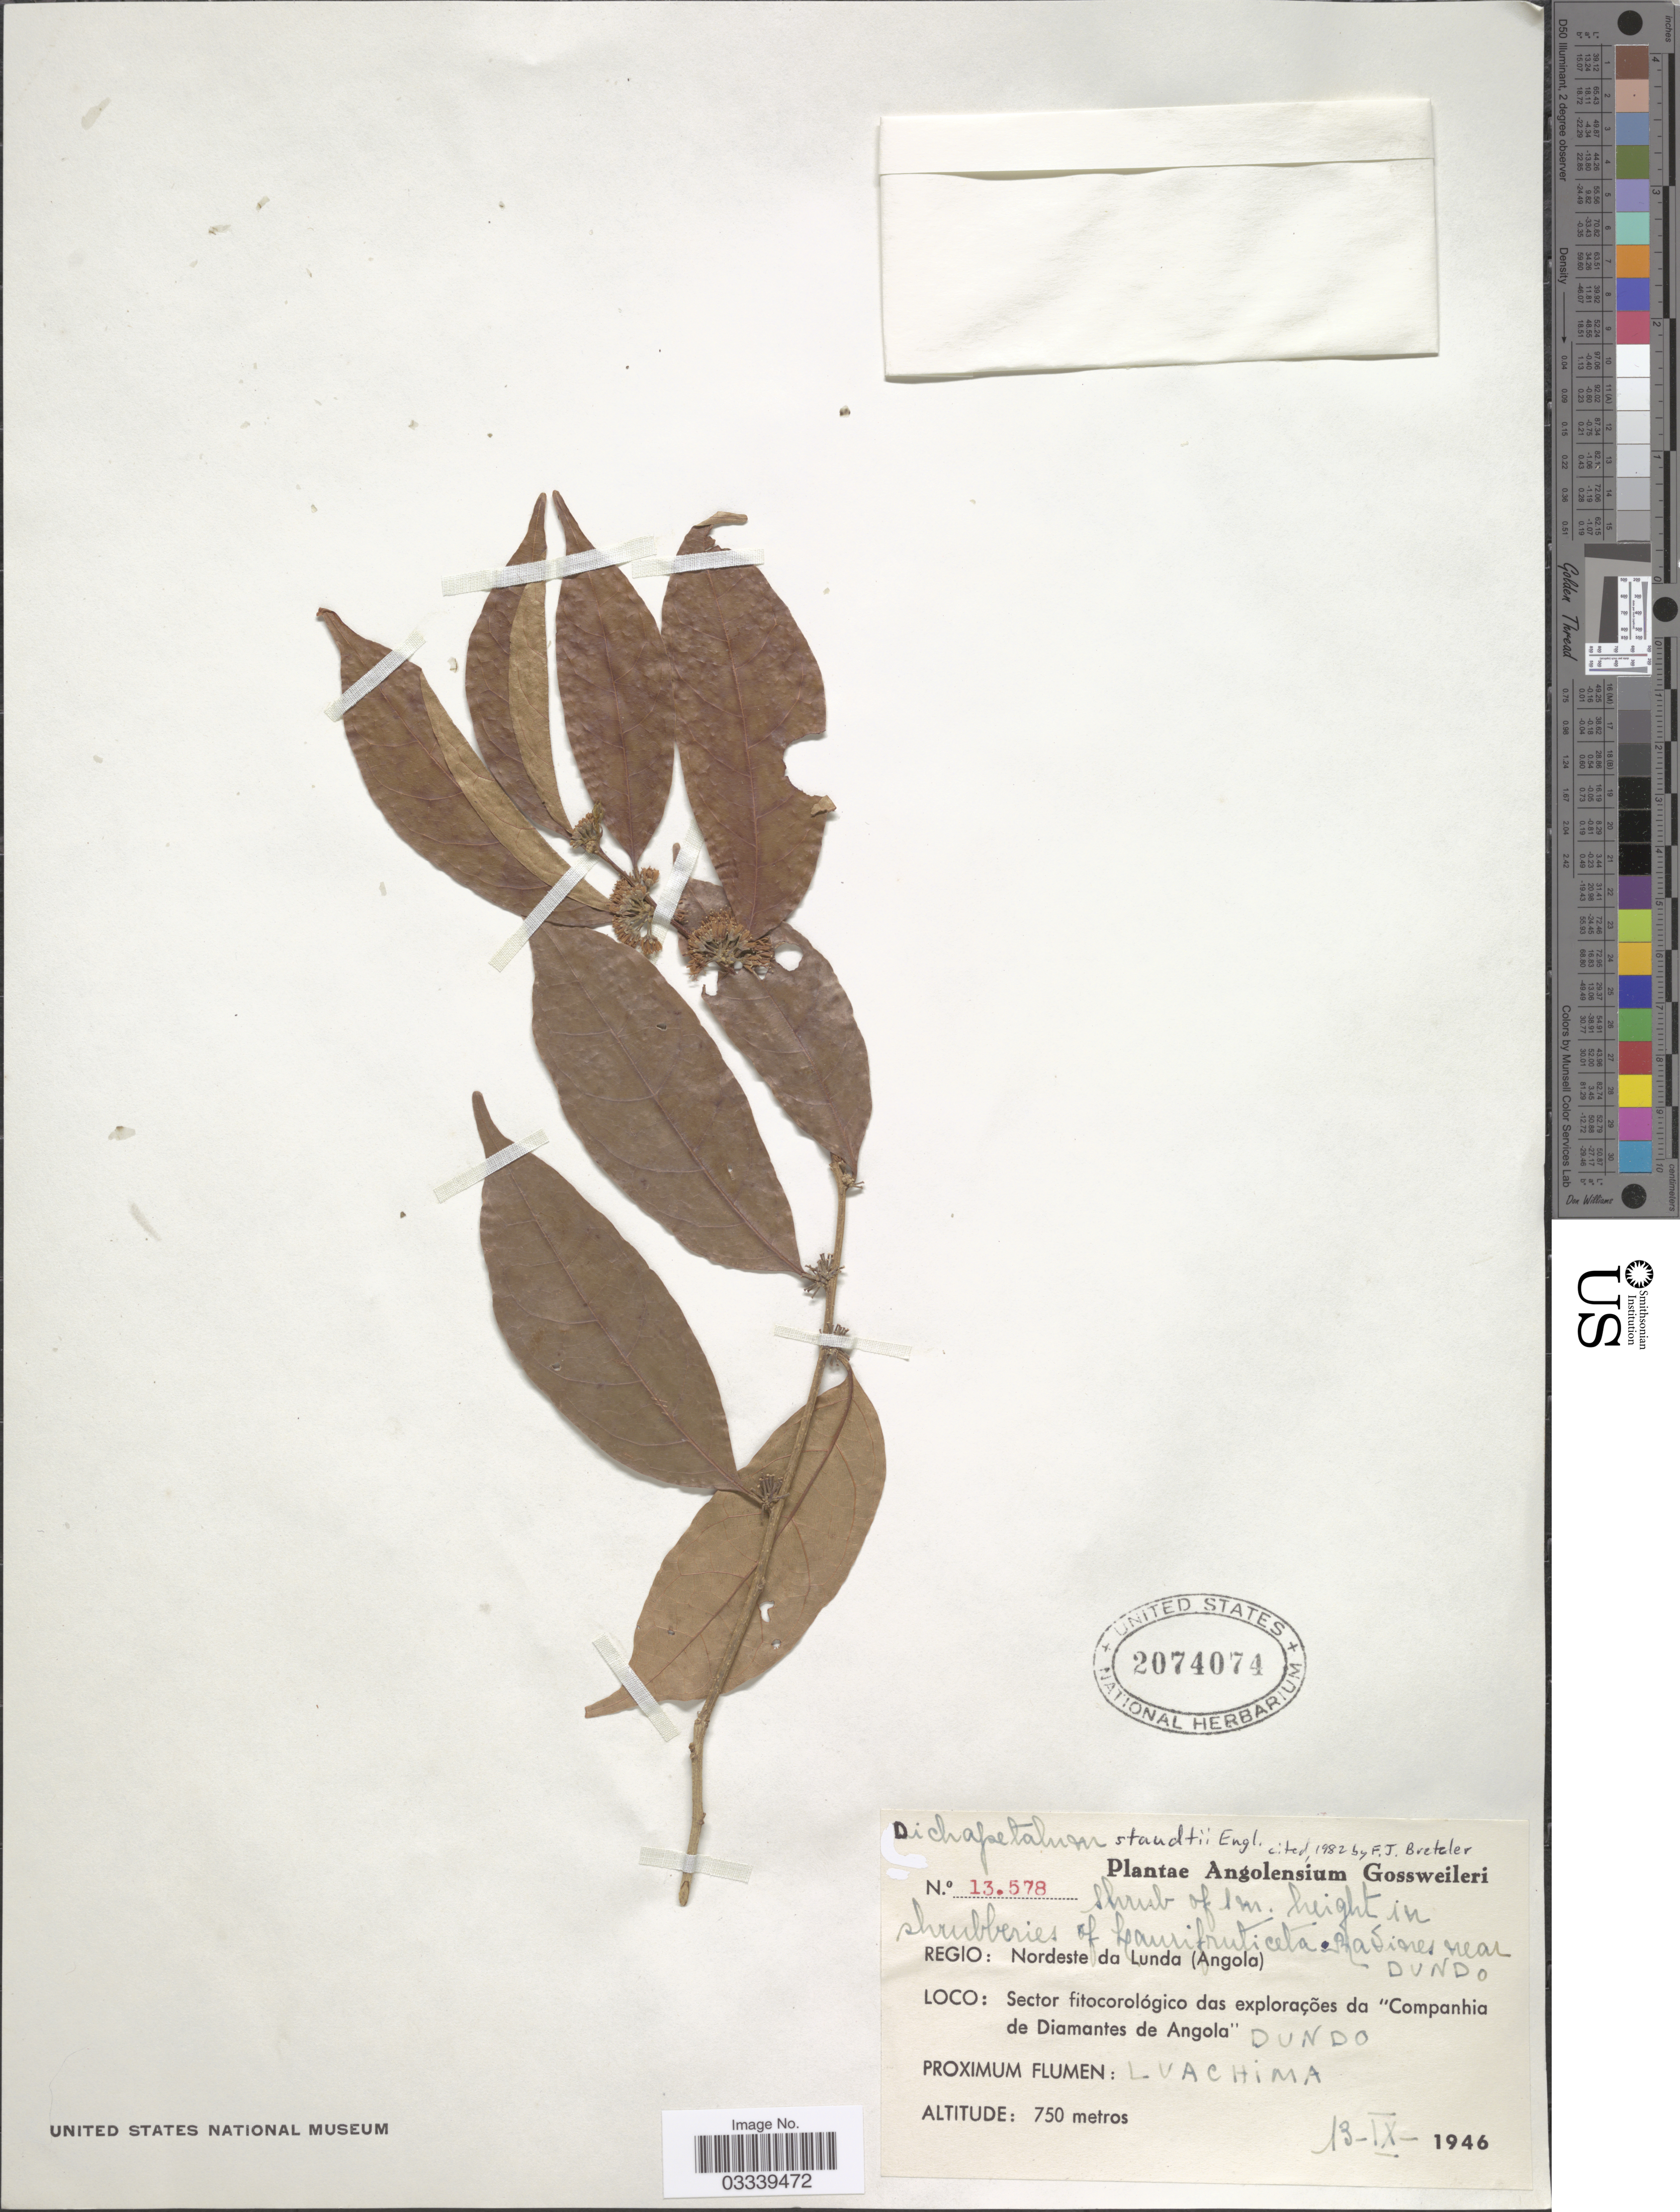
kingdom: Plantae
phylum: Tracheophyta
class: Magnoliopsida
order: Malpighiales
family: Dichapetalaceae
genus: Dichapetalum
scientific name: Dichapetalum staudtii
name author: Engl.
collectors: -. Gossweiler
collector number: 13578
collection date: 1946-09-13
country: Angola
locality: Regio: Nordeste da Lunda. Sector fitocorológico das explorações da "Companhia de Diamantes de Angola" Dundo. Proximum Flumen: Luachima.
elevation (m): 750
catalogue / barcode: US 2074074